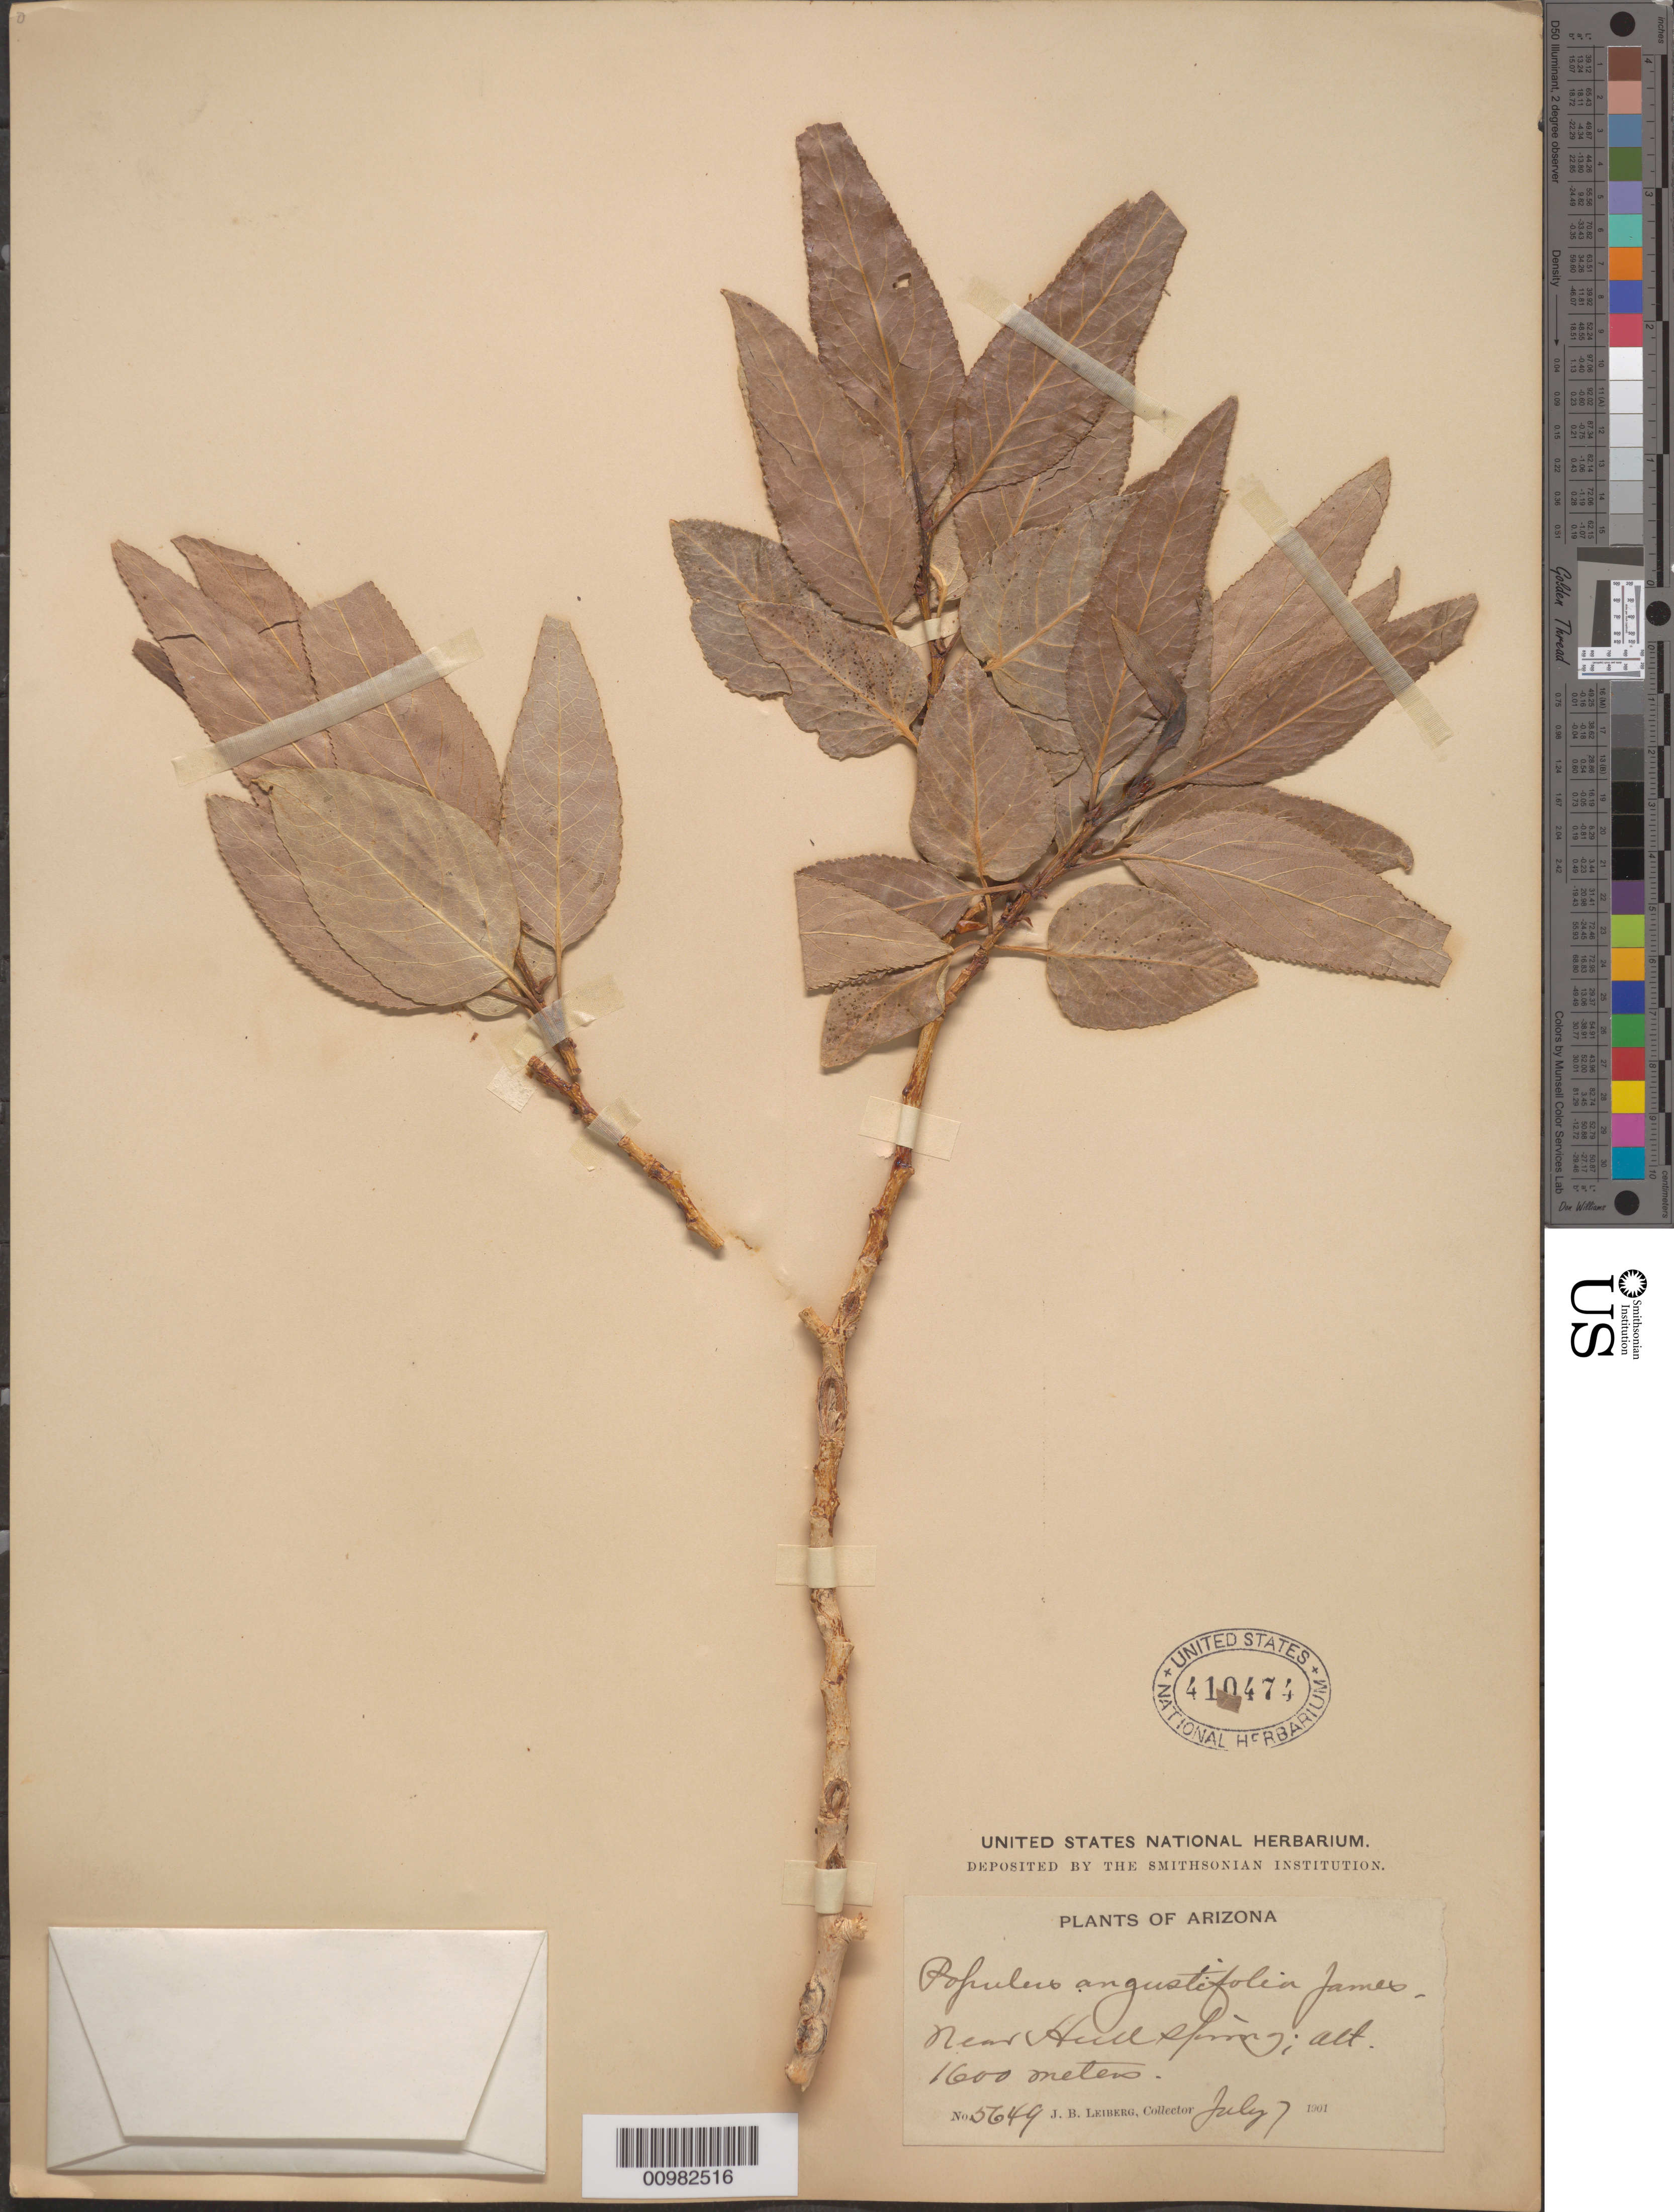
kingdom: Plantae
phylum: Tracheophyta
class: Magnoliopsida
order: Malpighiales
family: Salicaceae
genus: Populus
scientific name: Populus angustifolia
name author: E. James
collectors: J. Leiberg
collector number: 5649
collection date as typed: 07 Jul 1901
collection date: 1901-07-07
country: United States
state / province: Arizona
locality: Near Hull Spring.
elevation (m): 1600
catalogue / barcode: US 410474